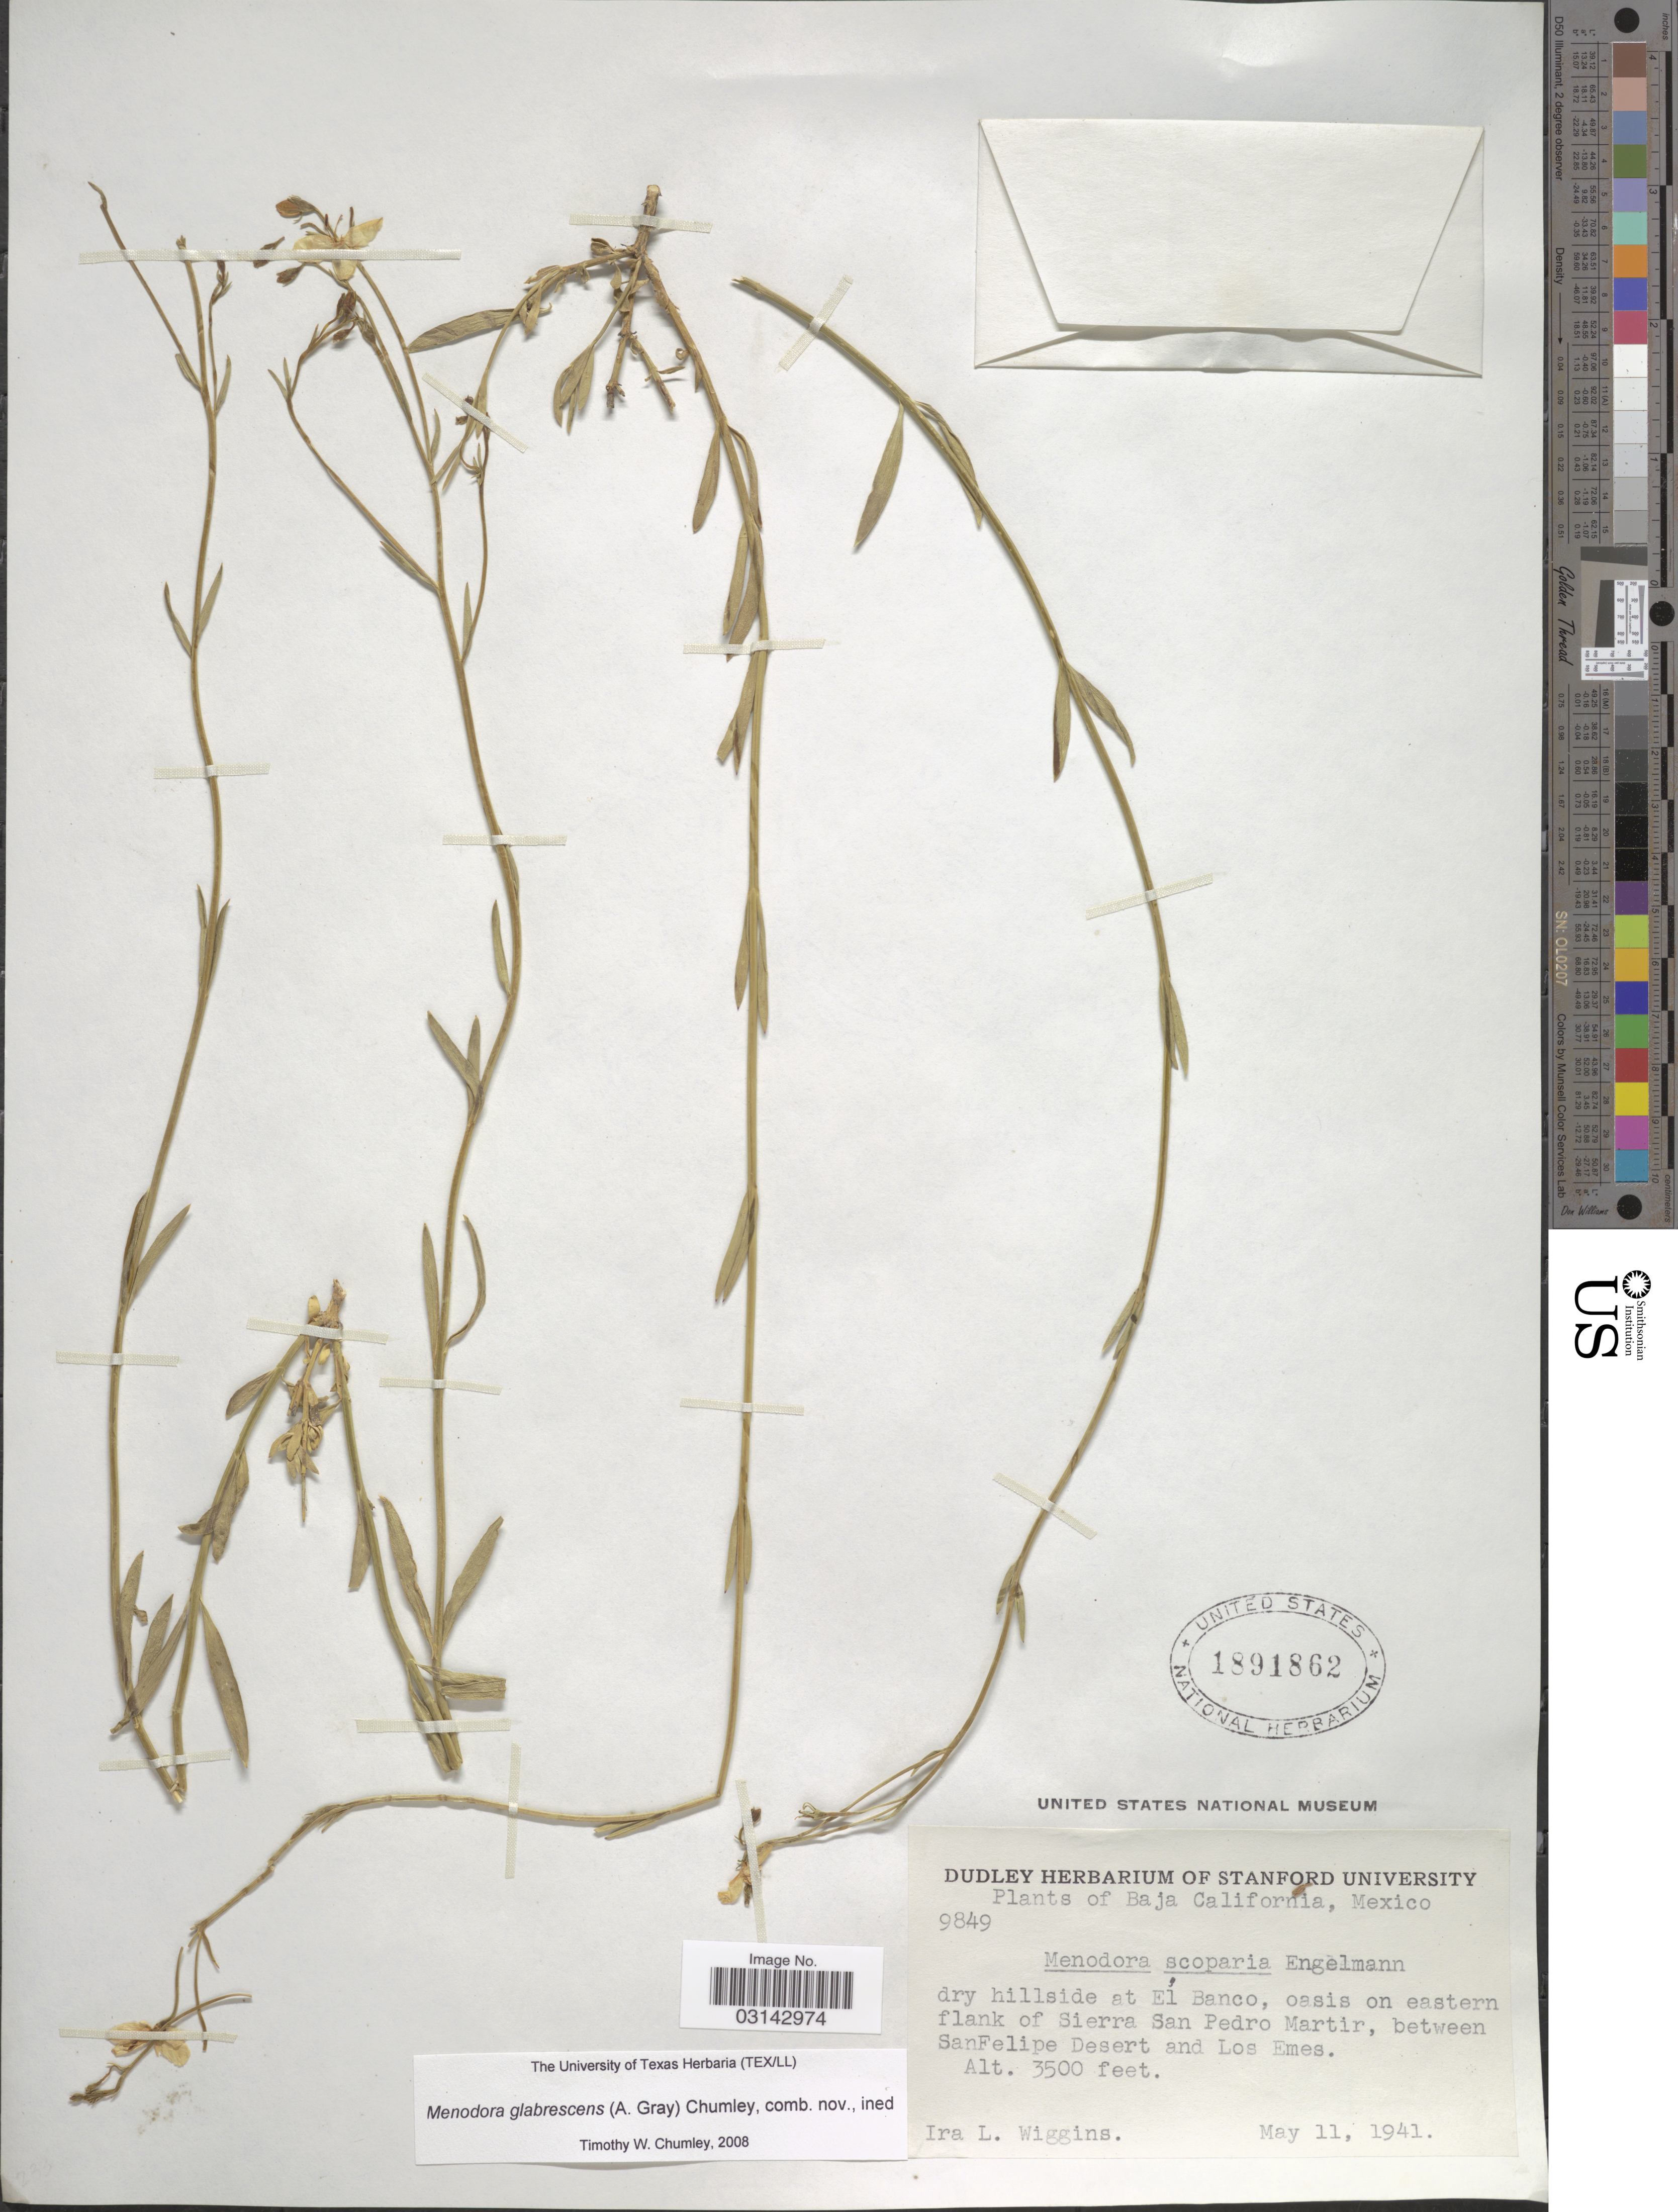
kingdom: Plantae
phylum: Tracheophyta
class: Magnoliopsida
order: Lamiales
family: Oleaceae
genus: Menodora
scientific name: Menodora glabrescens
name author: Chumley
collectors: I. L. Wiggins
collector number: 9849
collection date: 1941-05-11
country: Mexico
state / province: Baja California Norte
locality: El Banco, oasis on eastern flank of Sierra San Pedro Martir, between San Felipe Desert and Los Emes.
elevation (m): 1067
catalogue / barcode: US 1891862